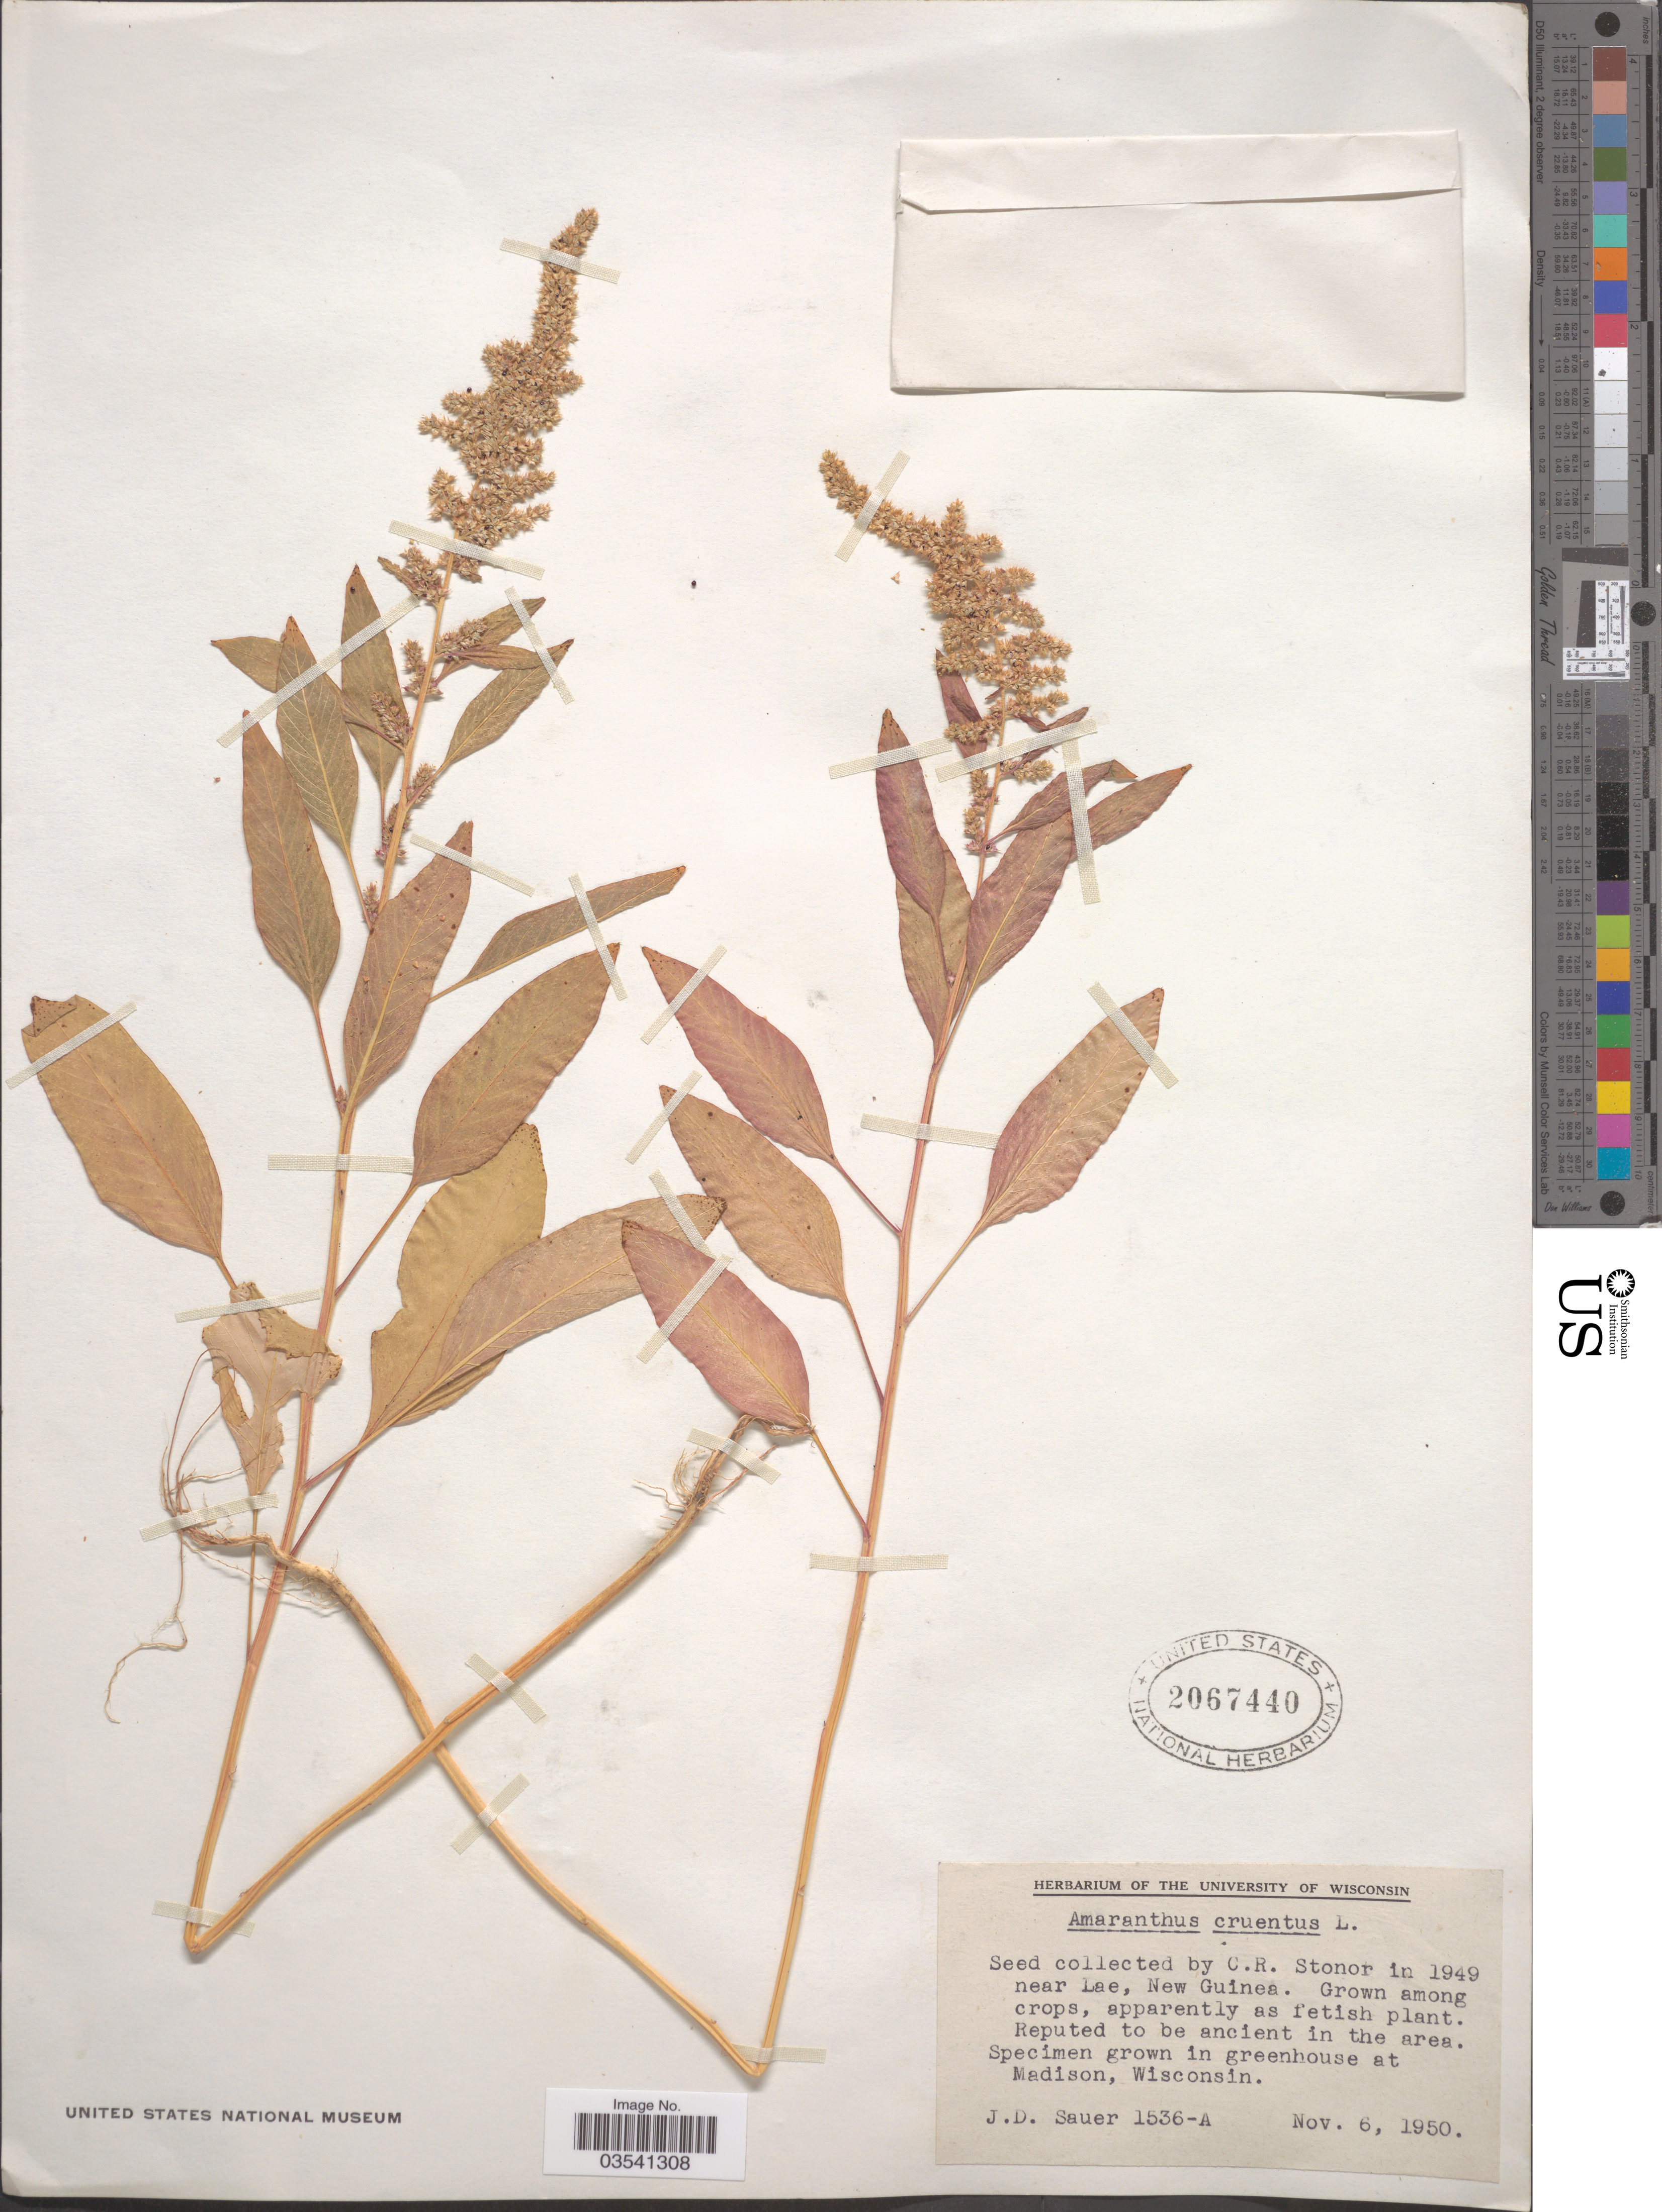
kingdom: Plantae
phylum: Tracheophyta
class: Magnoliopsida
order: Caryophyllales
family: Amaranthaceae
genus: Amaranthus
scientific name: Amaranthus cruentus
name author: L.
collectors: J. D. Sauer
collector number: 1536-A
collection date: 1950-11-06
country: United States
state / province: Wisconsin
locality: Grown in greenhouse at Madison.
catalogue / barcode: US 2067440